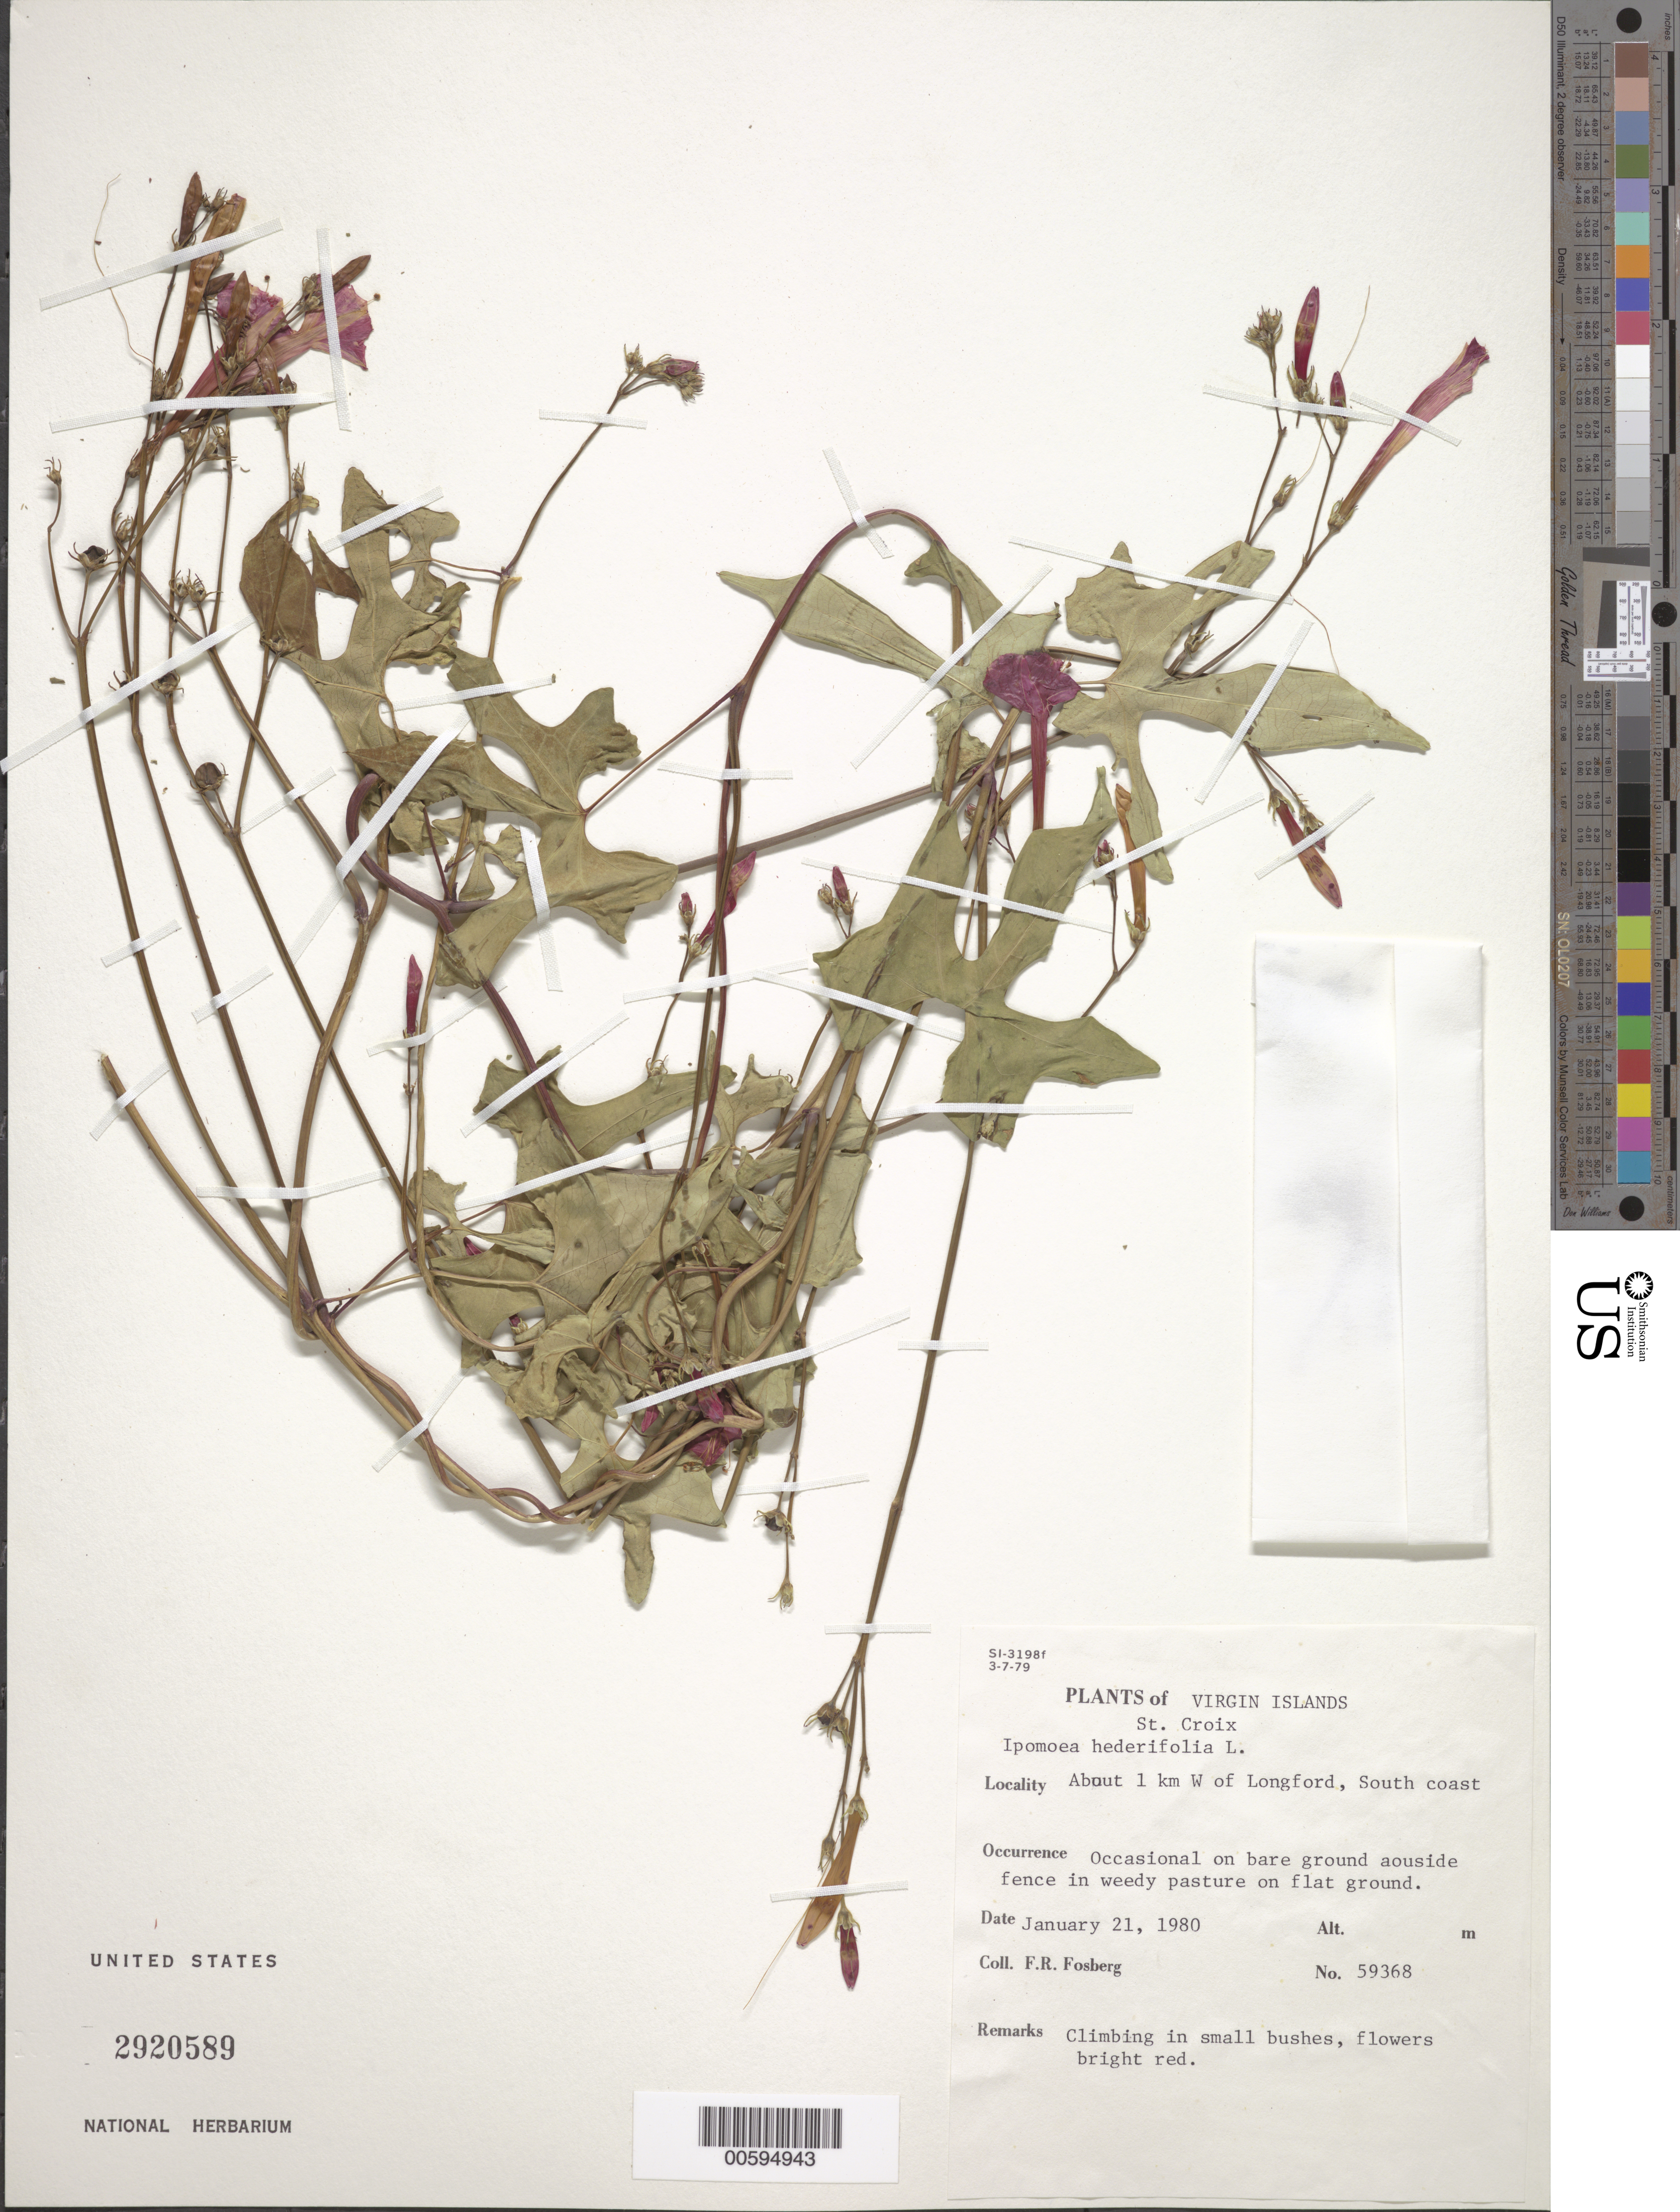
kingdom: Plantae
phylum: Tracheophyta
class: Magnoliopsida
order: Solanales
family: Convolvulaceae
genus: Ipomoea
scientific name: Ipomoea hederifolia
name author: L.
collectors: F. R. Fosberg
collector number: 59368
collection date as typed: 21 Jan 1980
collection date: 1980-01-21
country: U.S. Virgin Islands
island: St. Croix Island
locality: About 1 km W of Longford, South coast; Occasional on bare ground outside fence in weedy pasture on flat ground.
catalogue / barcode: US 2920589